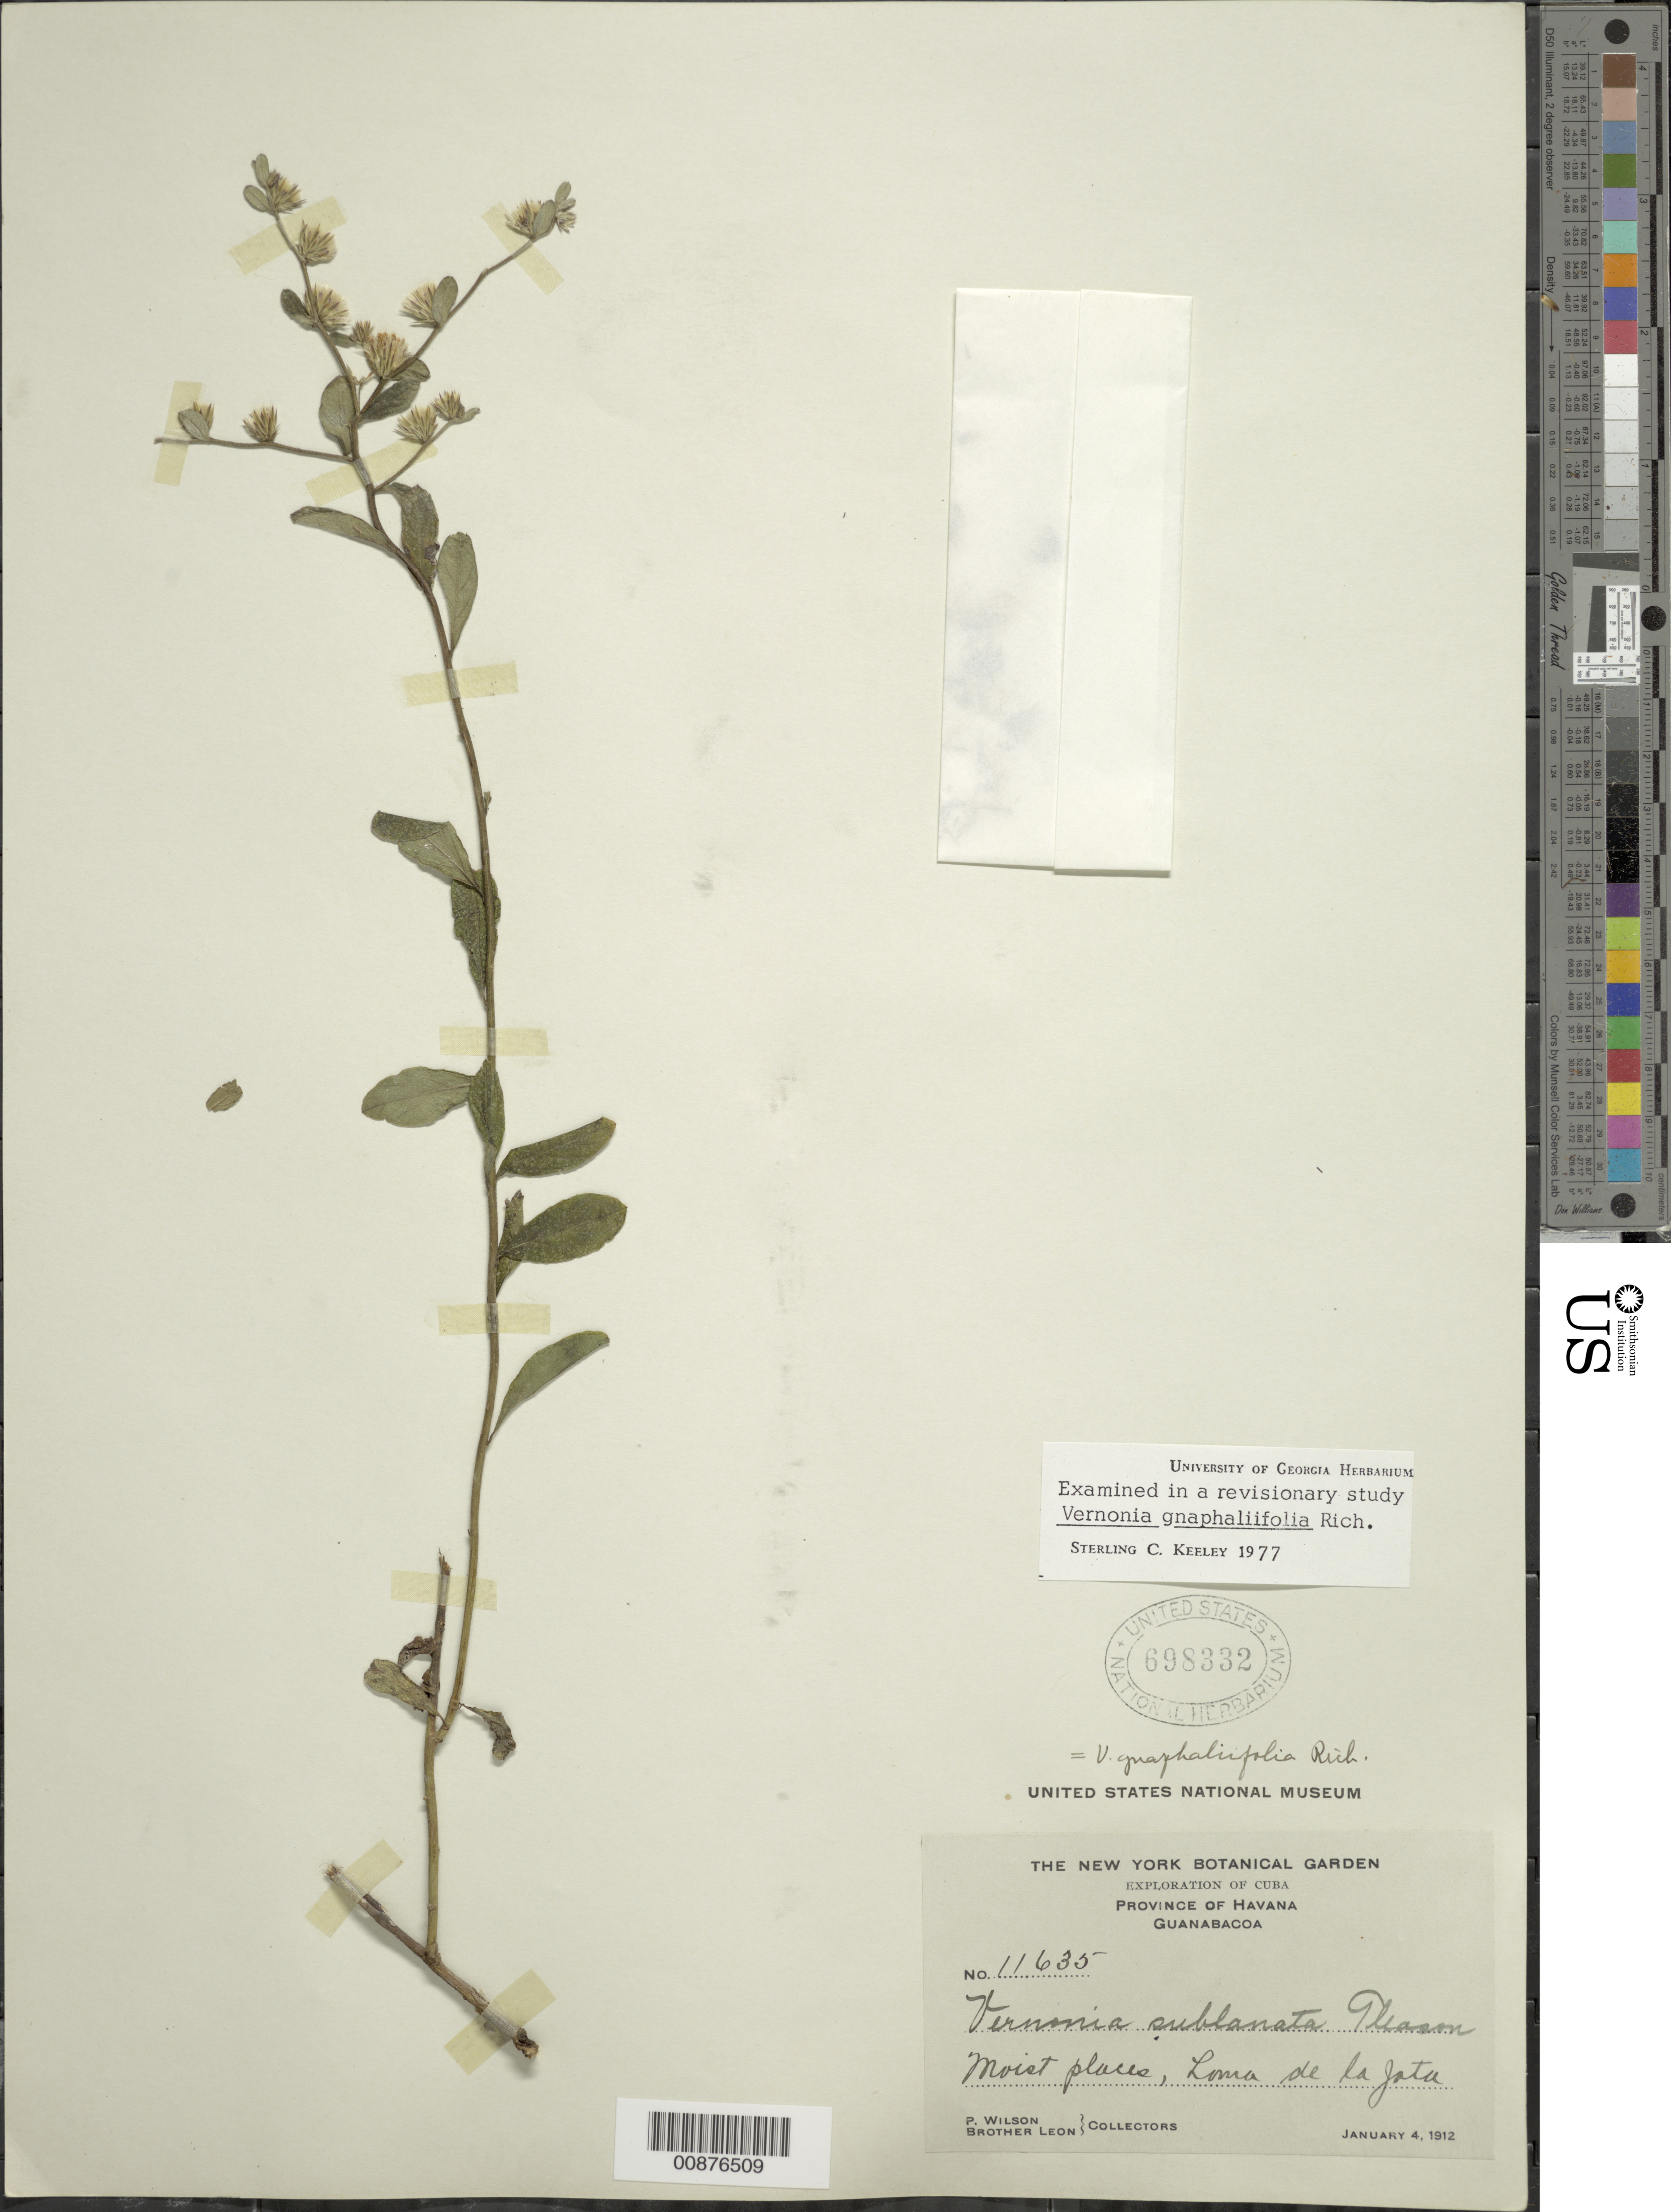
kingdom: Plantae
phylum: Tracheophyta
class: Magnoliopsida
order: Asterales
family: Asteraceae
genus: Lepidaploa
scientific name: Lepidaploa gnaphaliifolia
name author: (A. Rich.) H. Rob.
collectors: P. Wilson & Bro. León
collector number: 11635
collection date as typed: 04 Jan 1912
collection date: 1912-01-04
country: Cuba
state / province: La Habana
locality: Guanabacoa. Loma de la Jata.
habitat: Moist places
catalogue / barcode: US 698332